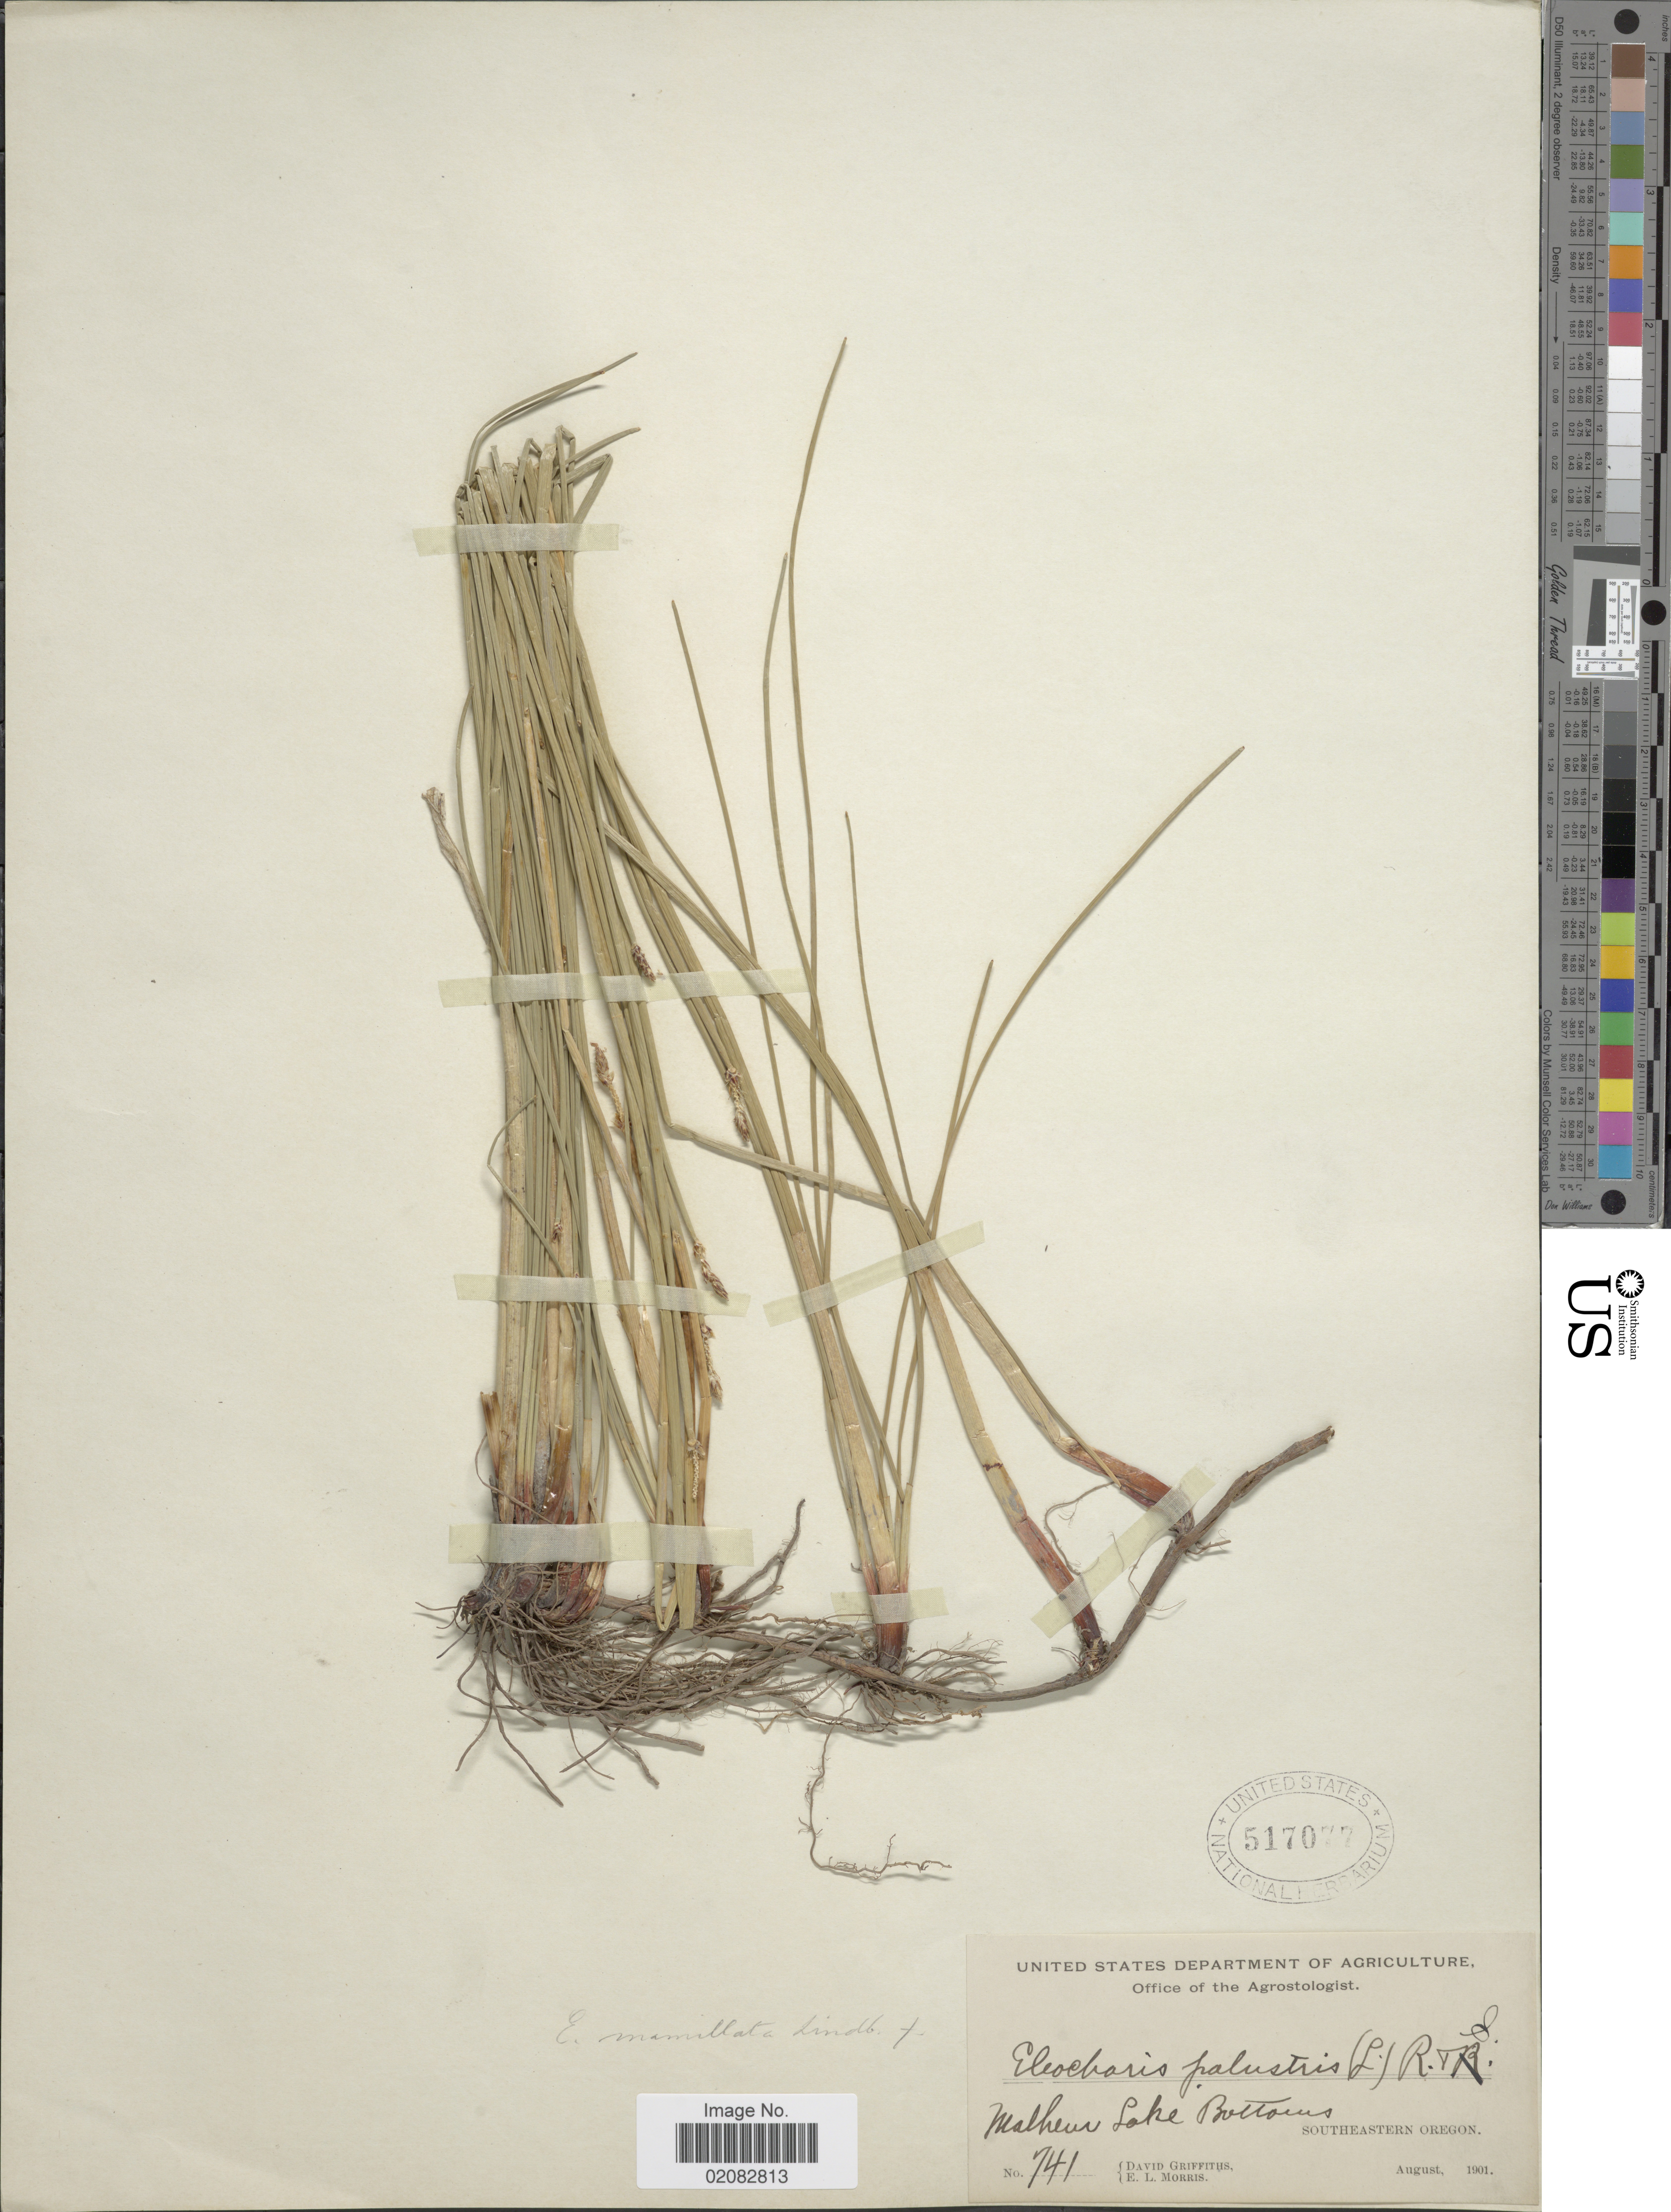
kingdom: Plantae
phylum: Tracheophyta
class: Liliopsida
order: Poales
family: Cyperaceae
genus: Eleocharis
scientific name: Eleocharis macrostachya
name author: Britton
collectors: D. Griffiths & E. Morris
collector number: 741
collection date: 1901-08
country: United States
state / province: Oregon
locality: Southeastern Oregon, Malheur Lake Bottoms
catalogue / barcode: US 517077